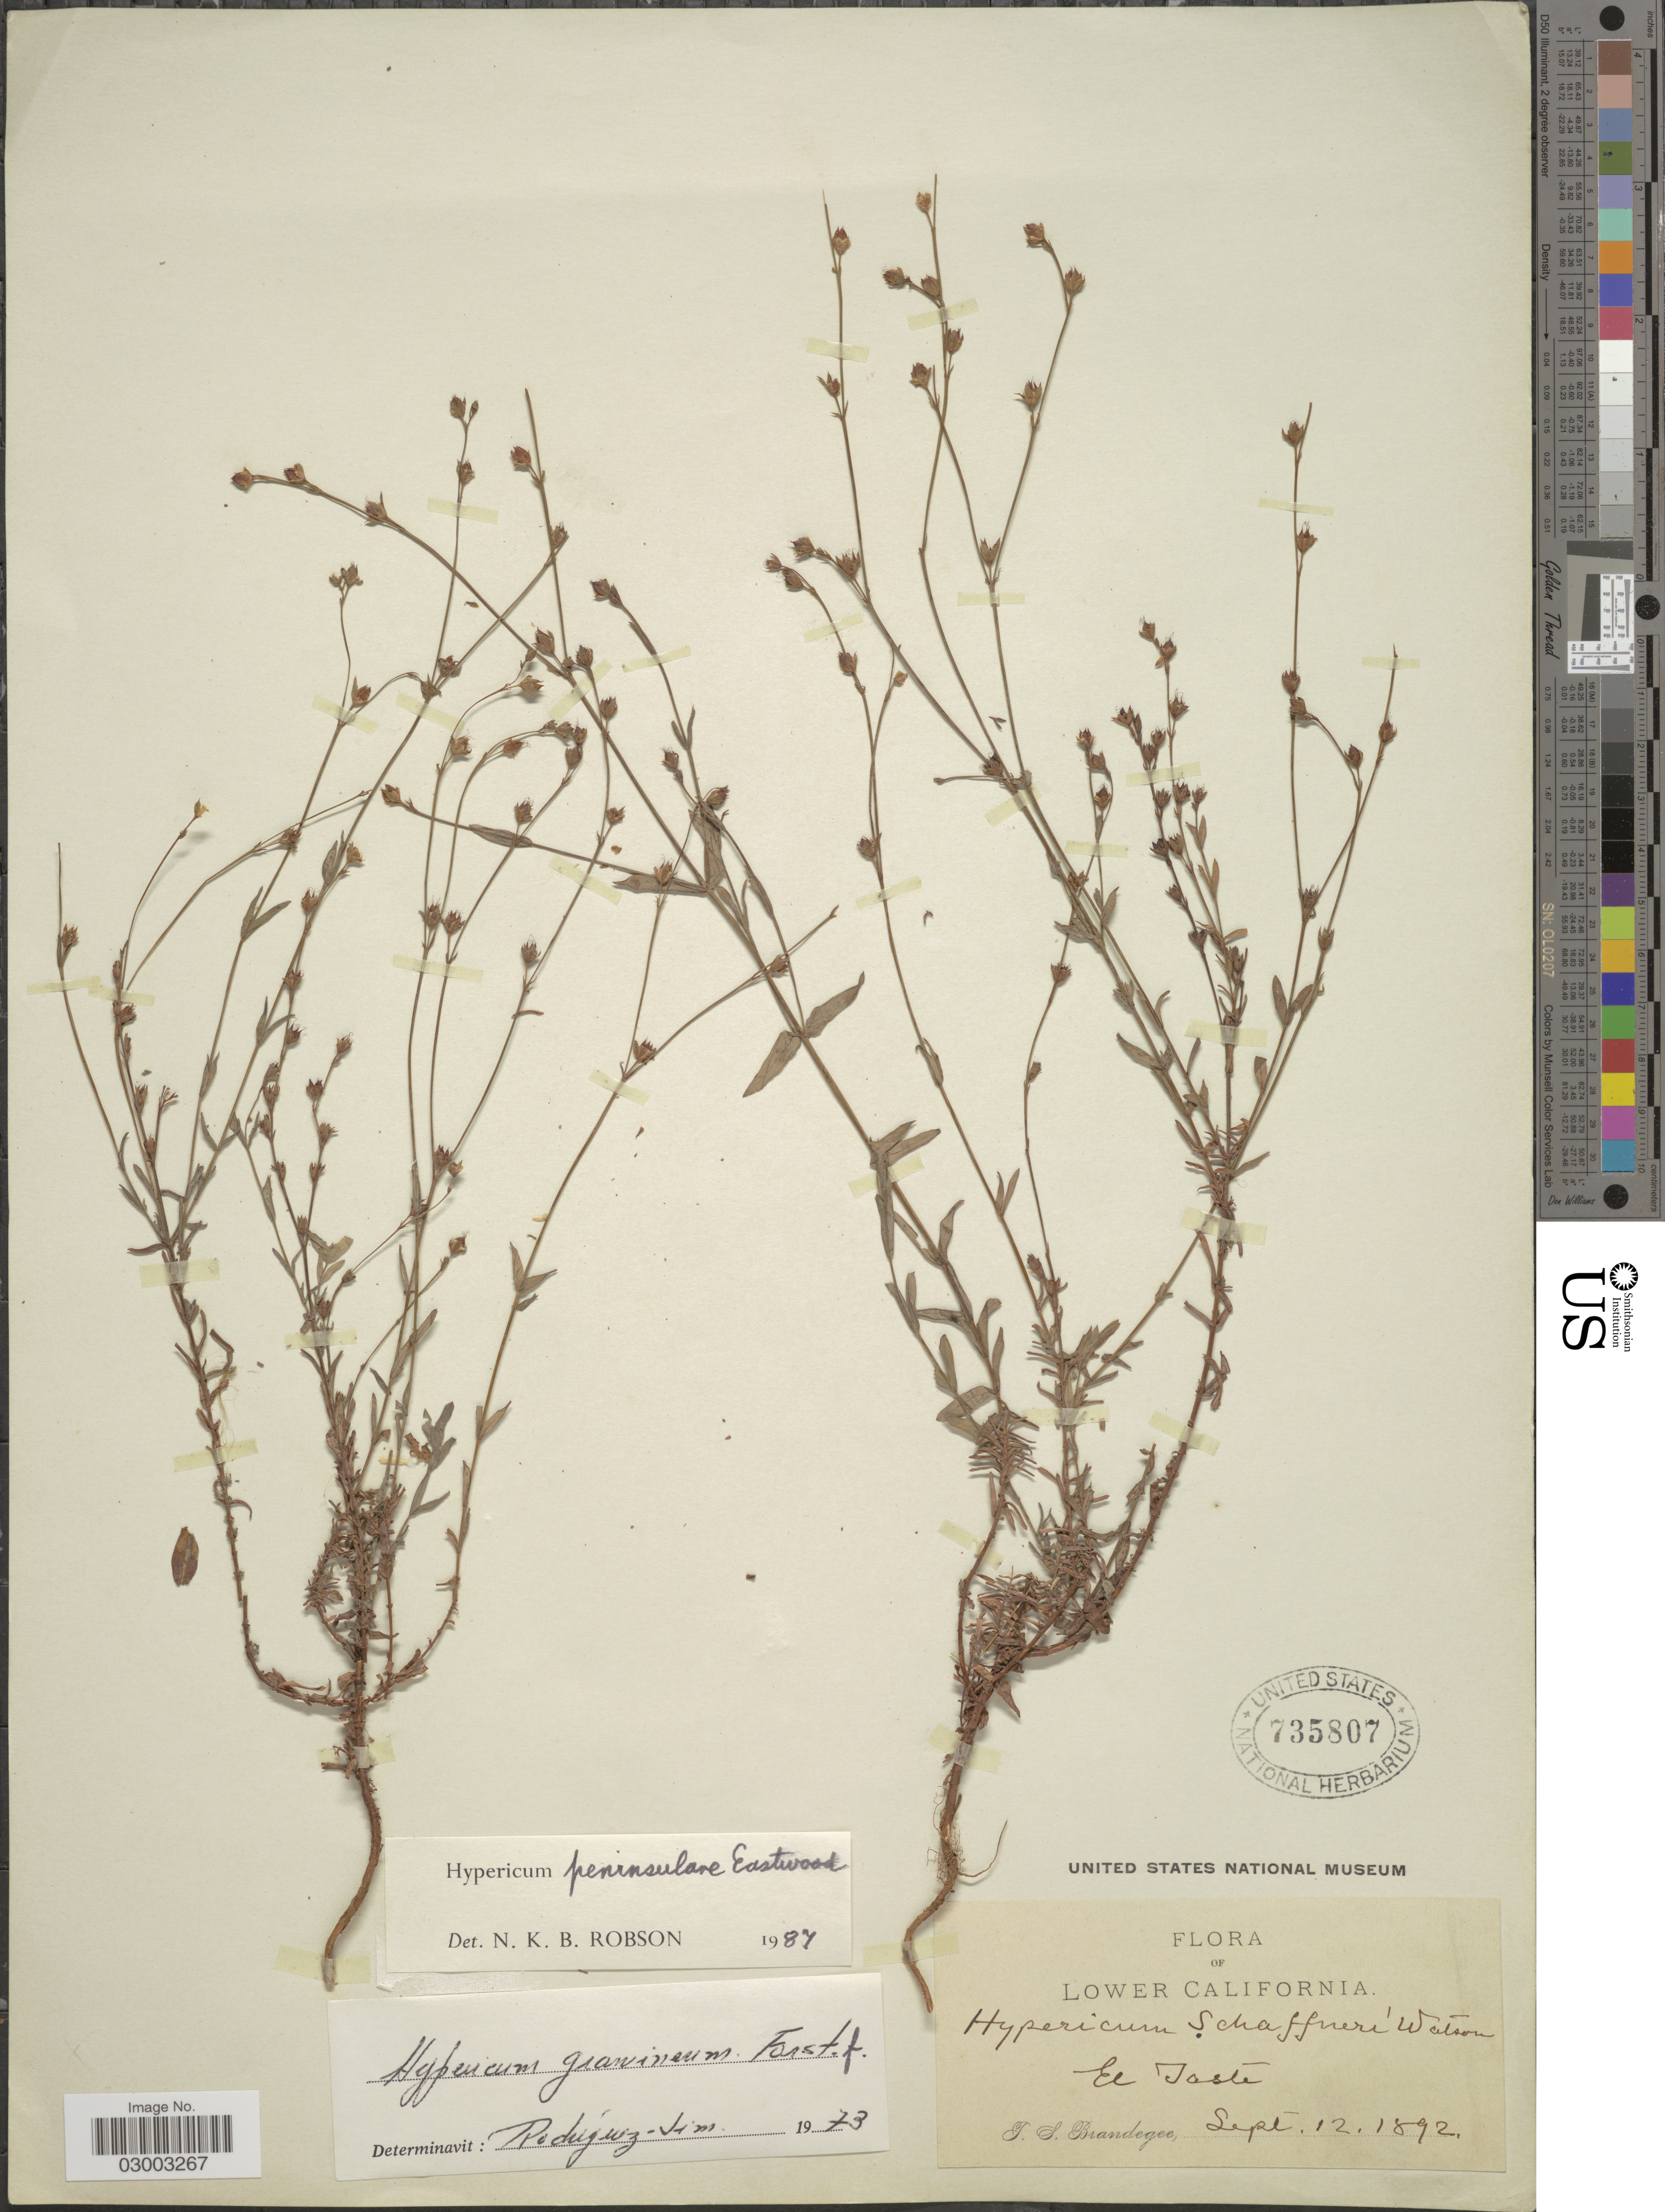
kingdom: Plantae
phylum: Tracheophyta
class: Magnoliopsida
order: Malpighiales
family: Hypericaceae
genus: Hypericum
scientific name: Hypericum peninsulare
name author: Eastw.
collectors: T. S. Brandegee (herbarium)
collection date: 1892-09-12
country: Mexico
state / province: Baja California Sur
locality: Lower California. El Taste.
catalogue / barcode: US 735807